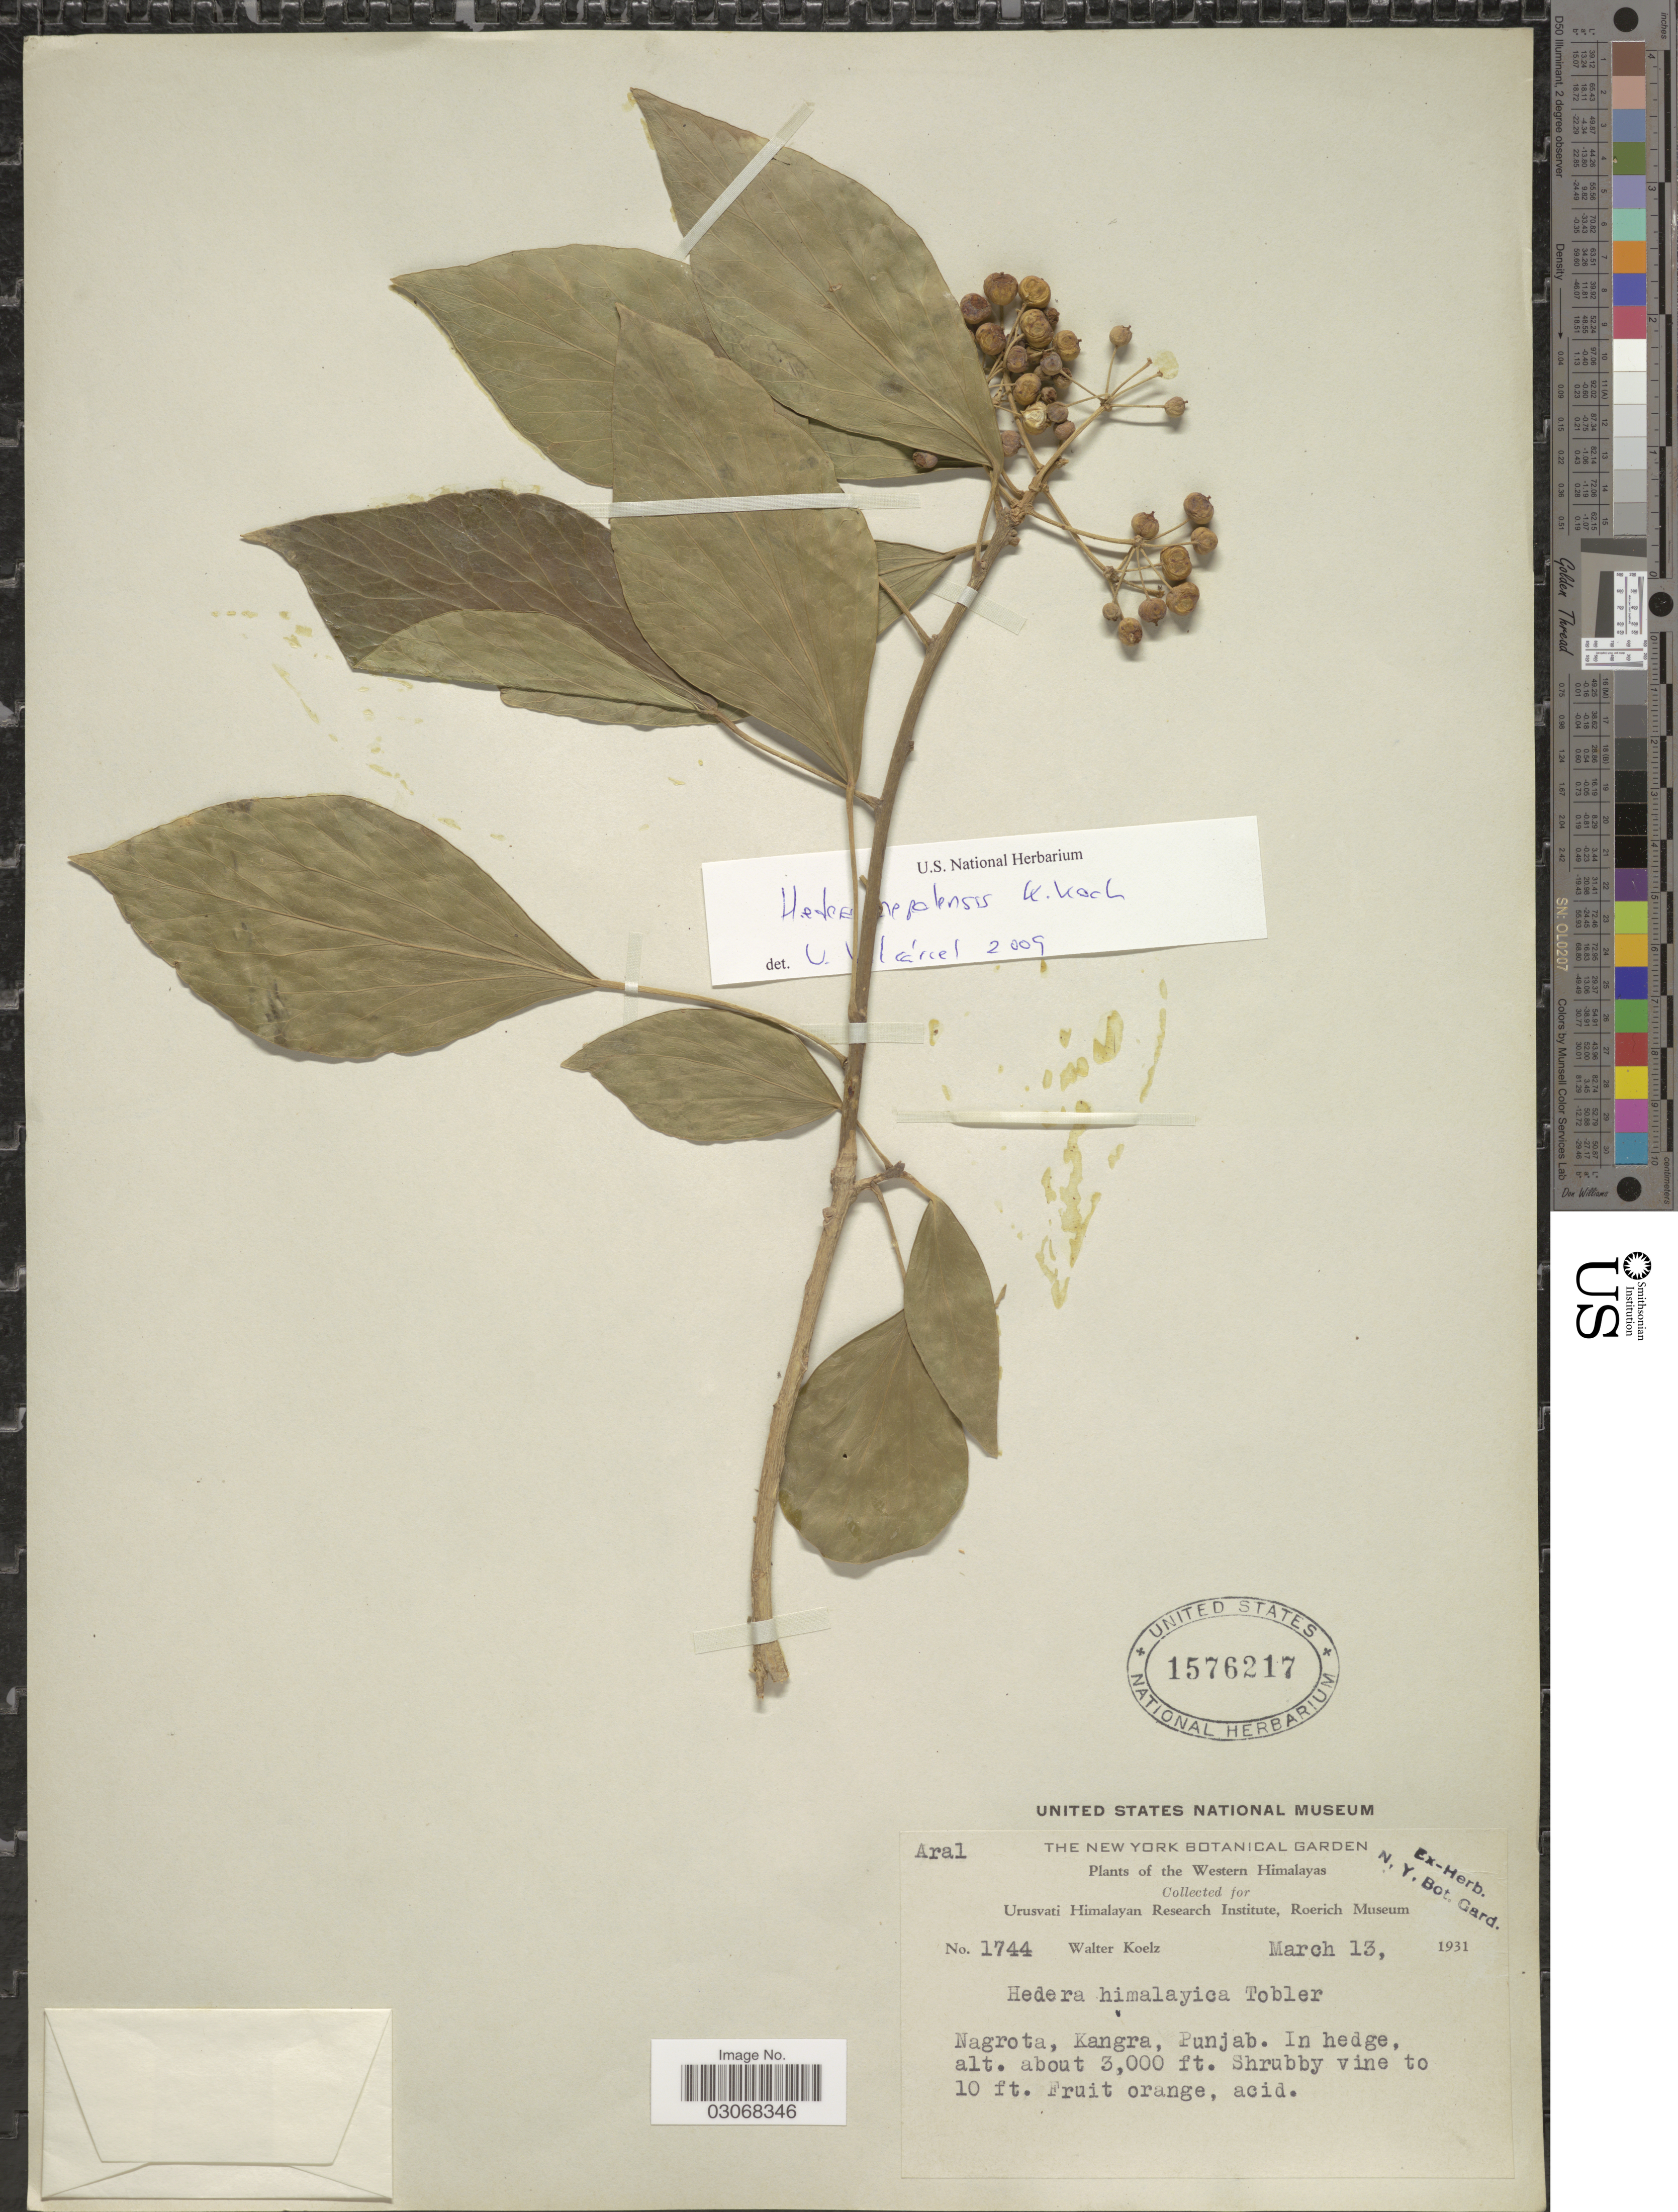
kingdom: Plantae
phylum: Tracheophyta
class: Magnoliopsida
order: Apiales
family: Araliaceae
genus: Hedera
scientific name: Hedera nepalensis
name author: K. Koch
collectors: W. N. Koelz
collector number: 1744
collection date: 1931-03-13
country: India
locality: Western Himalayas. Nagrota, Kangra.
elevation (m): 914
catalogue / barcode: US 1576217